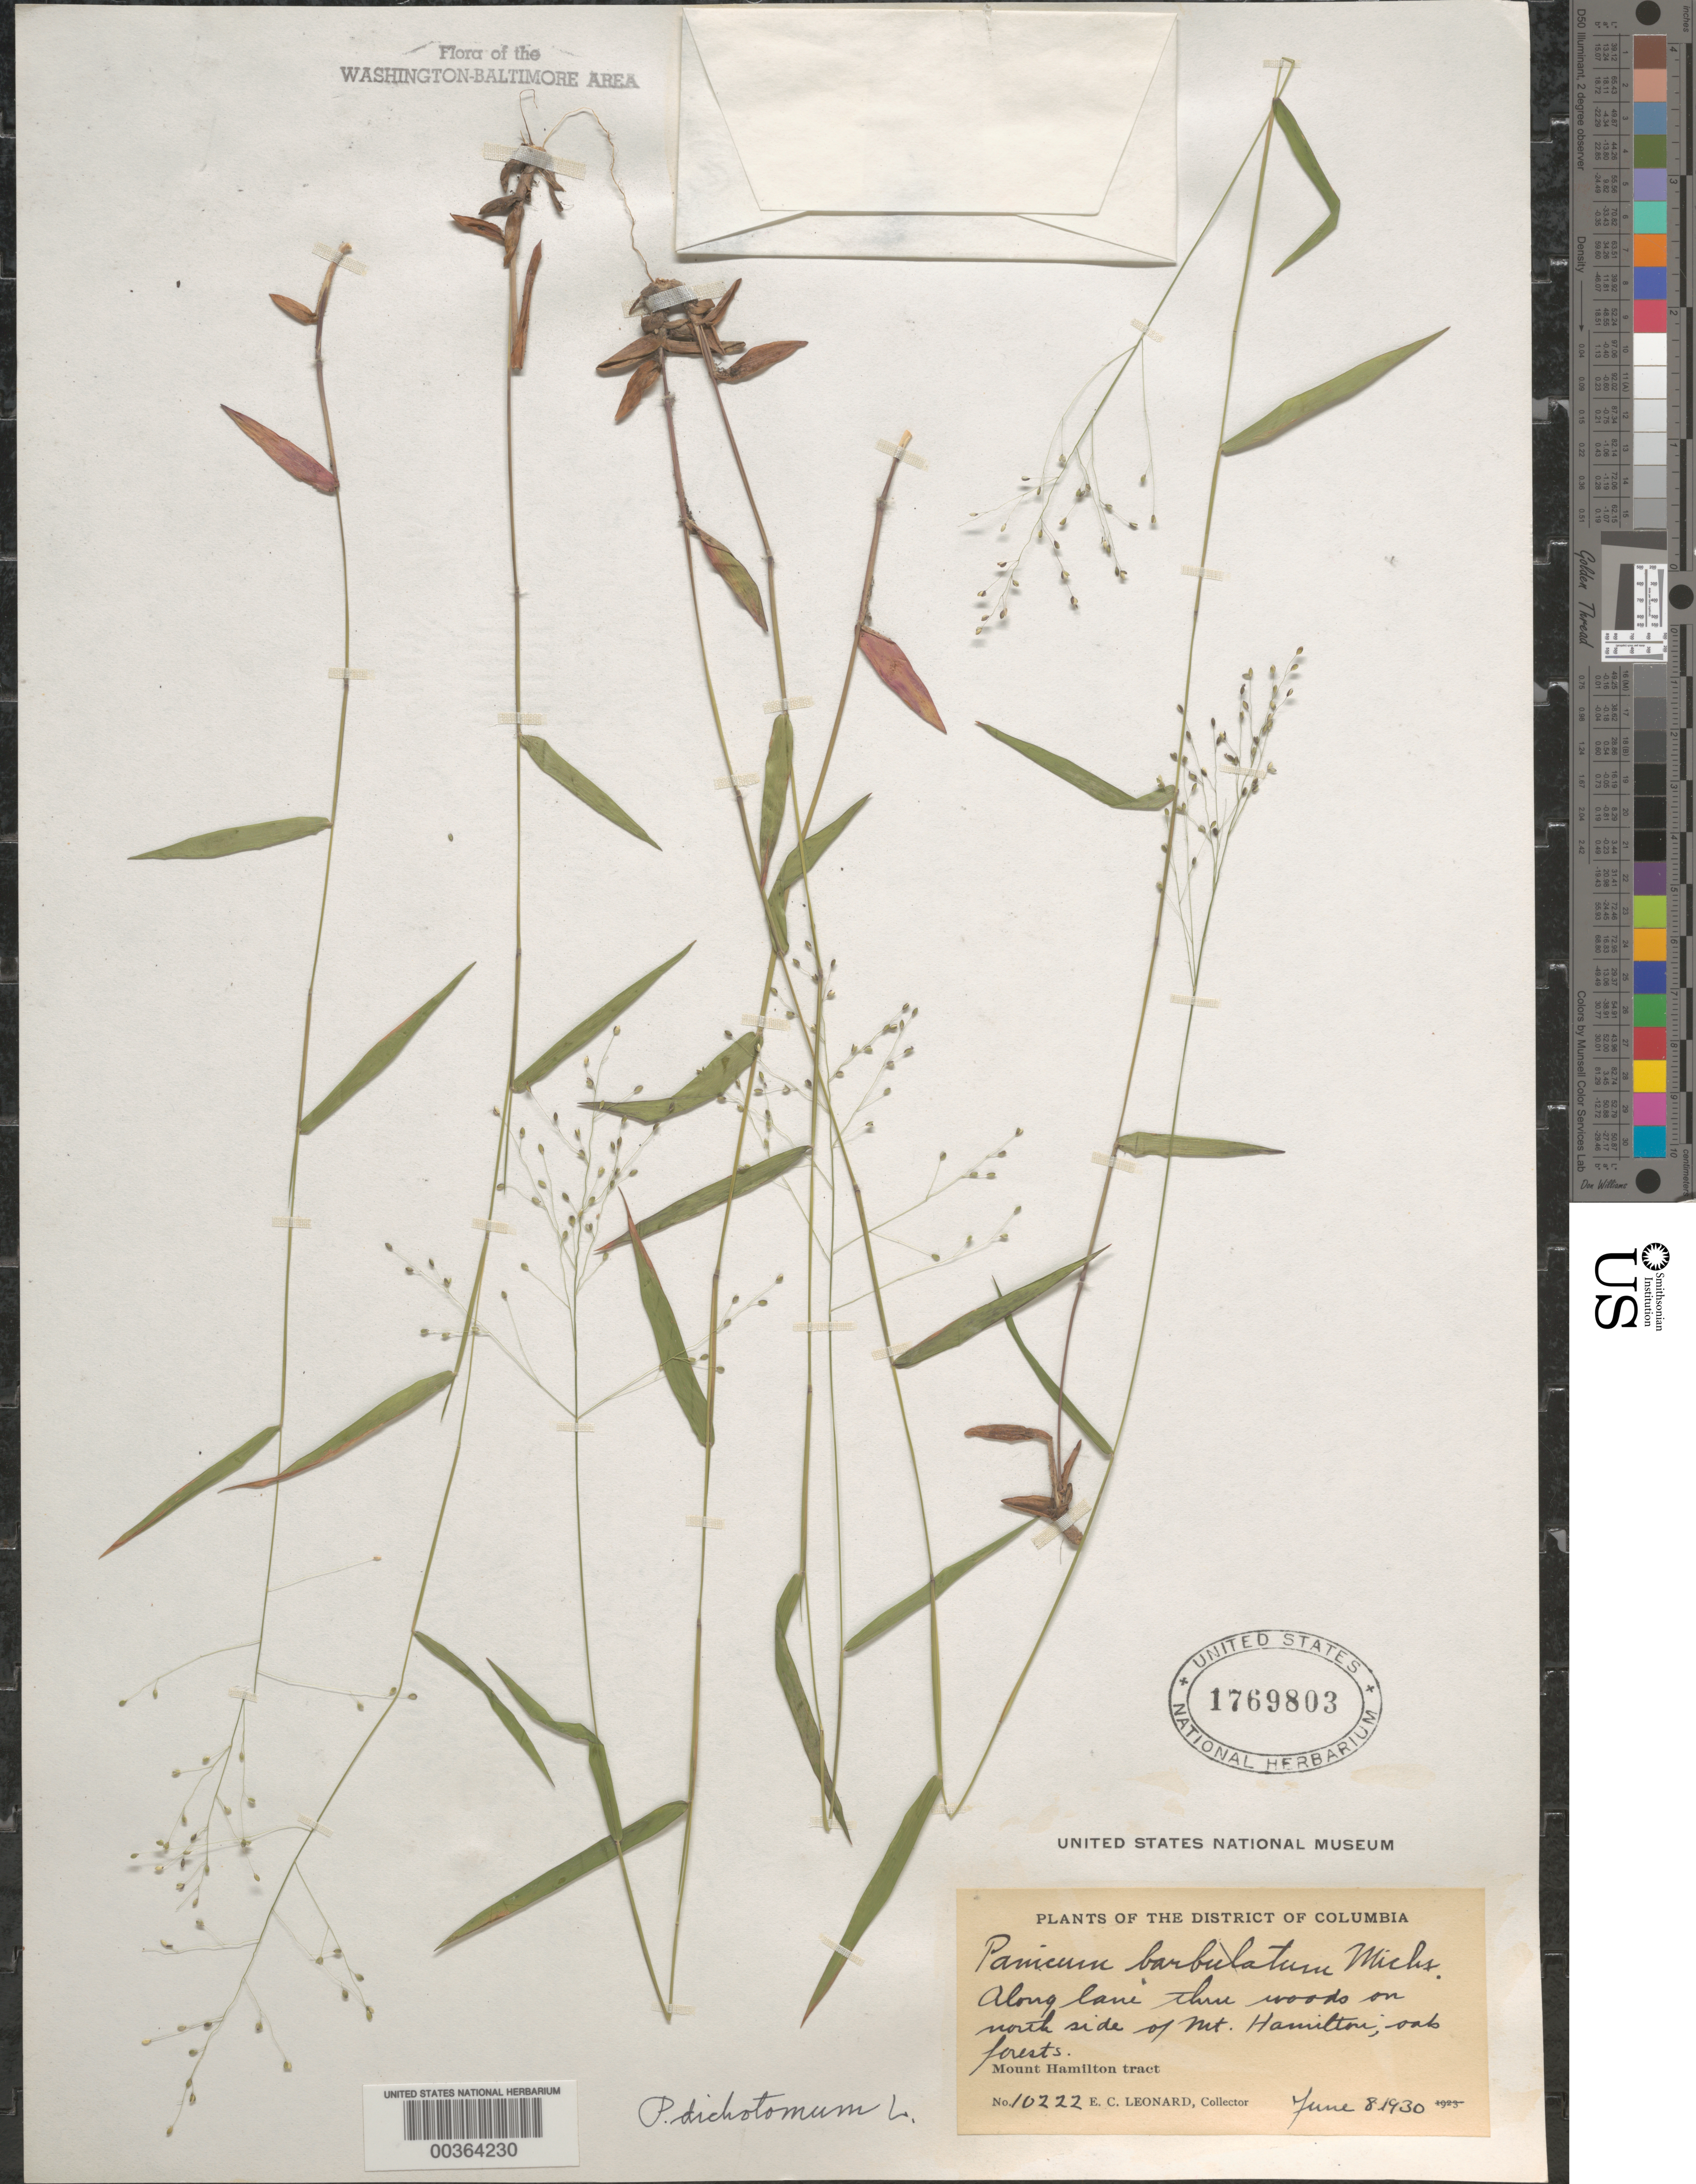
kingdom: Plantae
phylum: Tracheophyta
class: Liliopsida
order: Poales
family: Poaceae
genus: Dichanthelium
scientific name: Dichanthelium dichotomum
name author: (L.) Gould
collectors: E. C. Leonard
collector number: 10222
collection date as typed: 08 Jun 1930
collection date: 1930-06-08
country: United States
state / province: District of Columbia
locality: Mount Hamilton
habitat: Along lane thru woods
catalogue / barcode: US 1769803